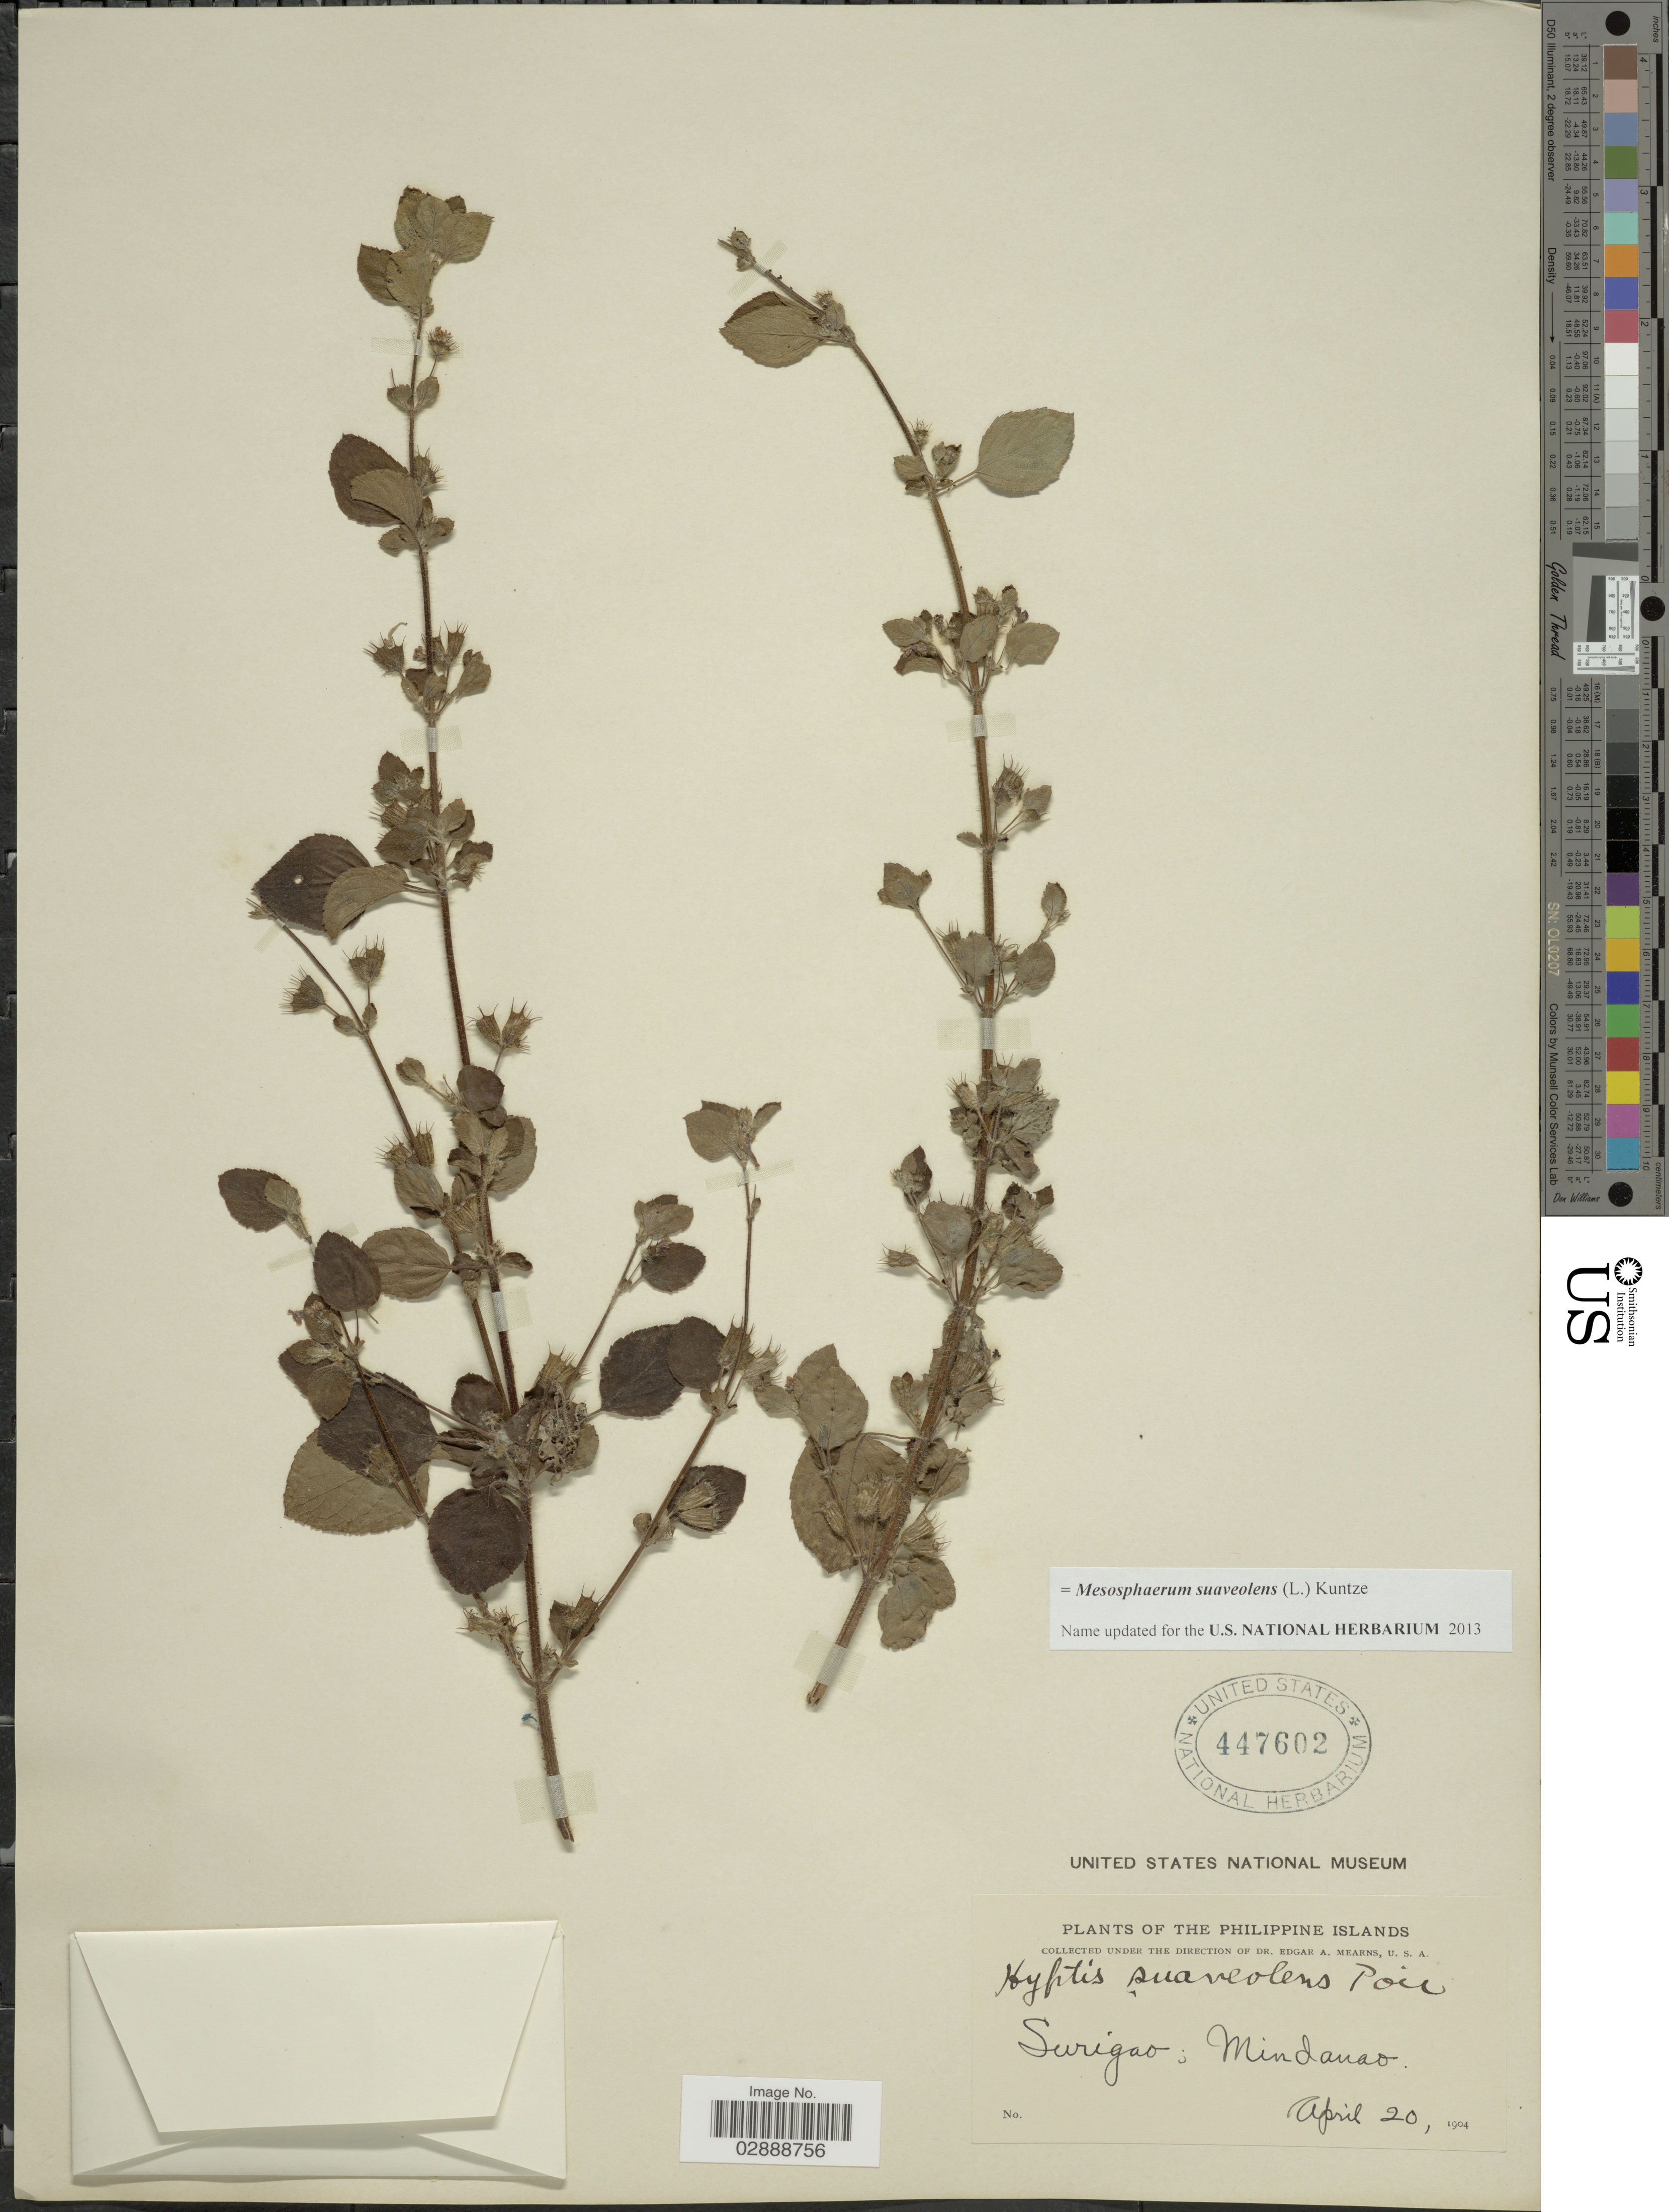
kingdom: Plantae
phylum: Tracheophyta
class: Magnoliopsida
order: Lamiales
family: Lamiaceae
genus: Mesosphaerum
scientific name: Mesosphaerum suaveolens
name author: (L.) Kuntze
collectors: E. A. Mearns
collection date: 1904-04-20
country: Philippines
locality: Surigao; Mindanao.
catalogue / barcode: US 447602